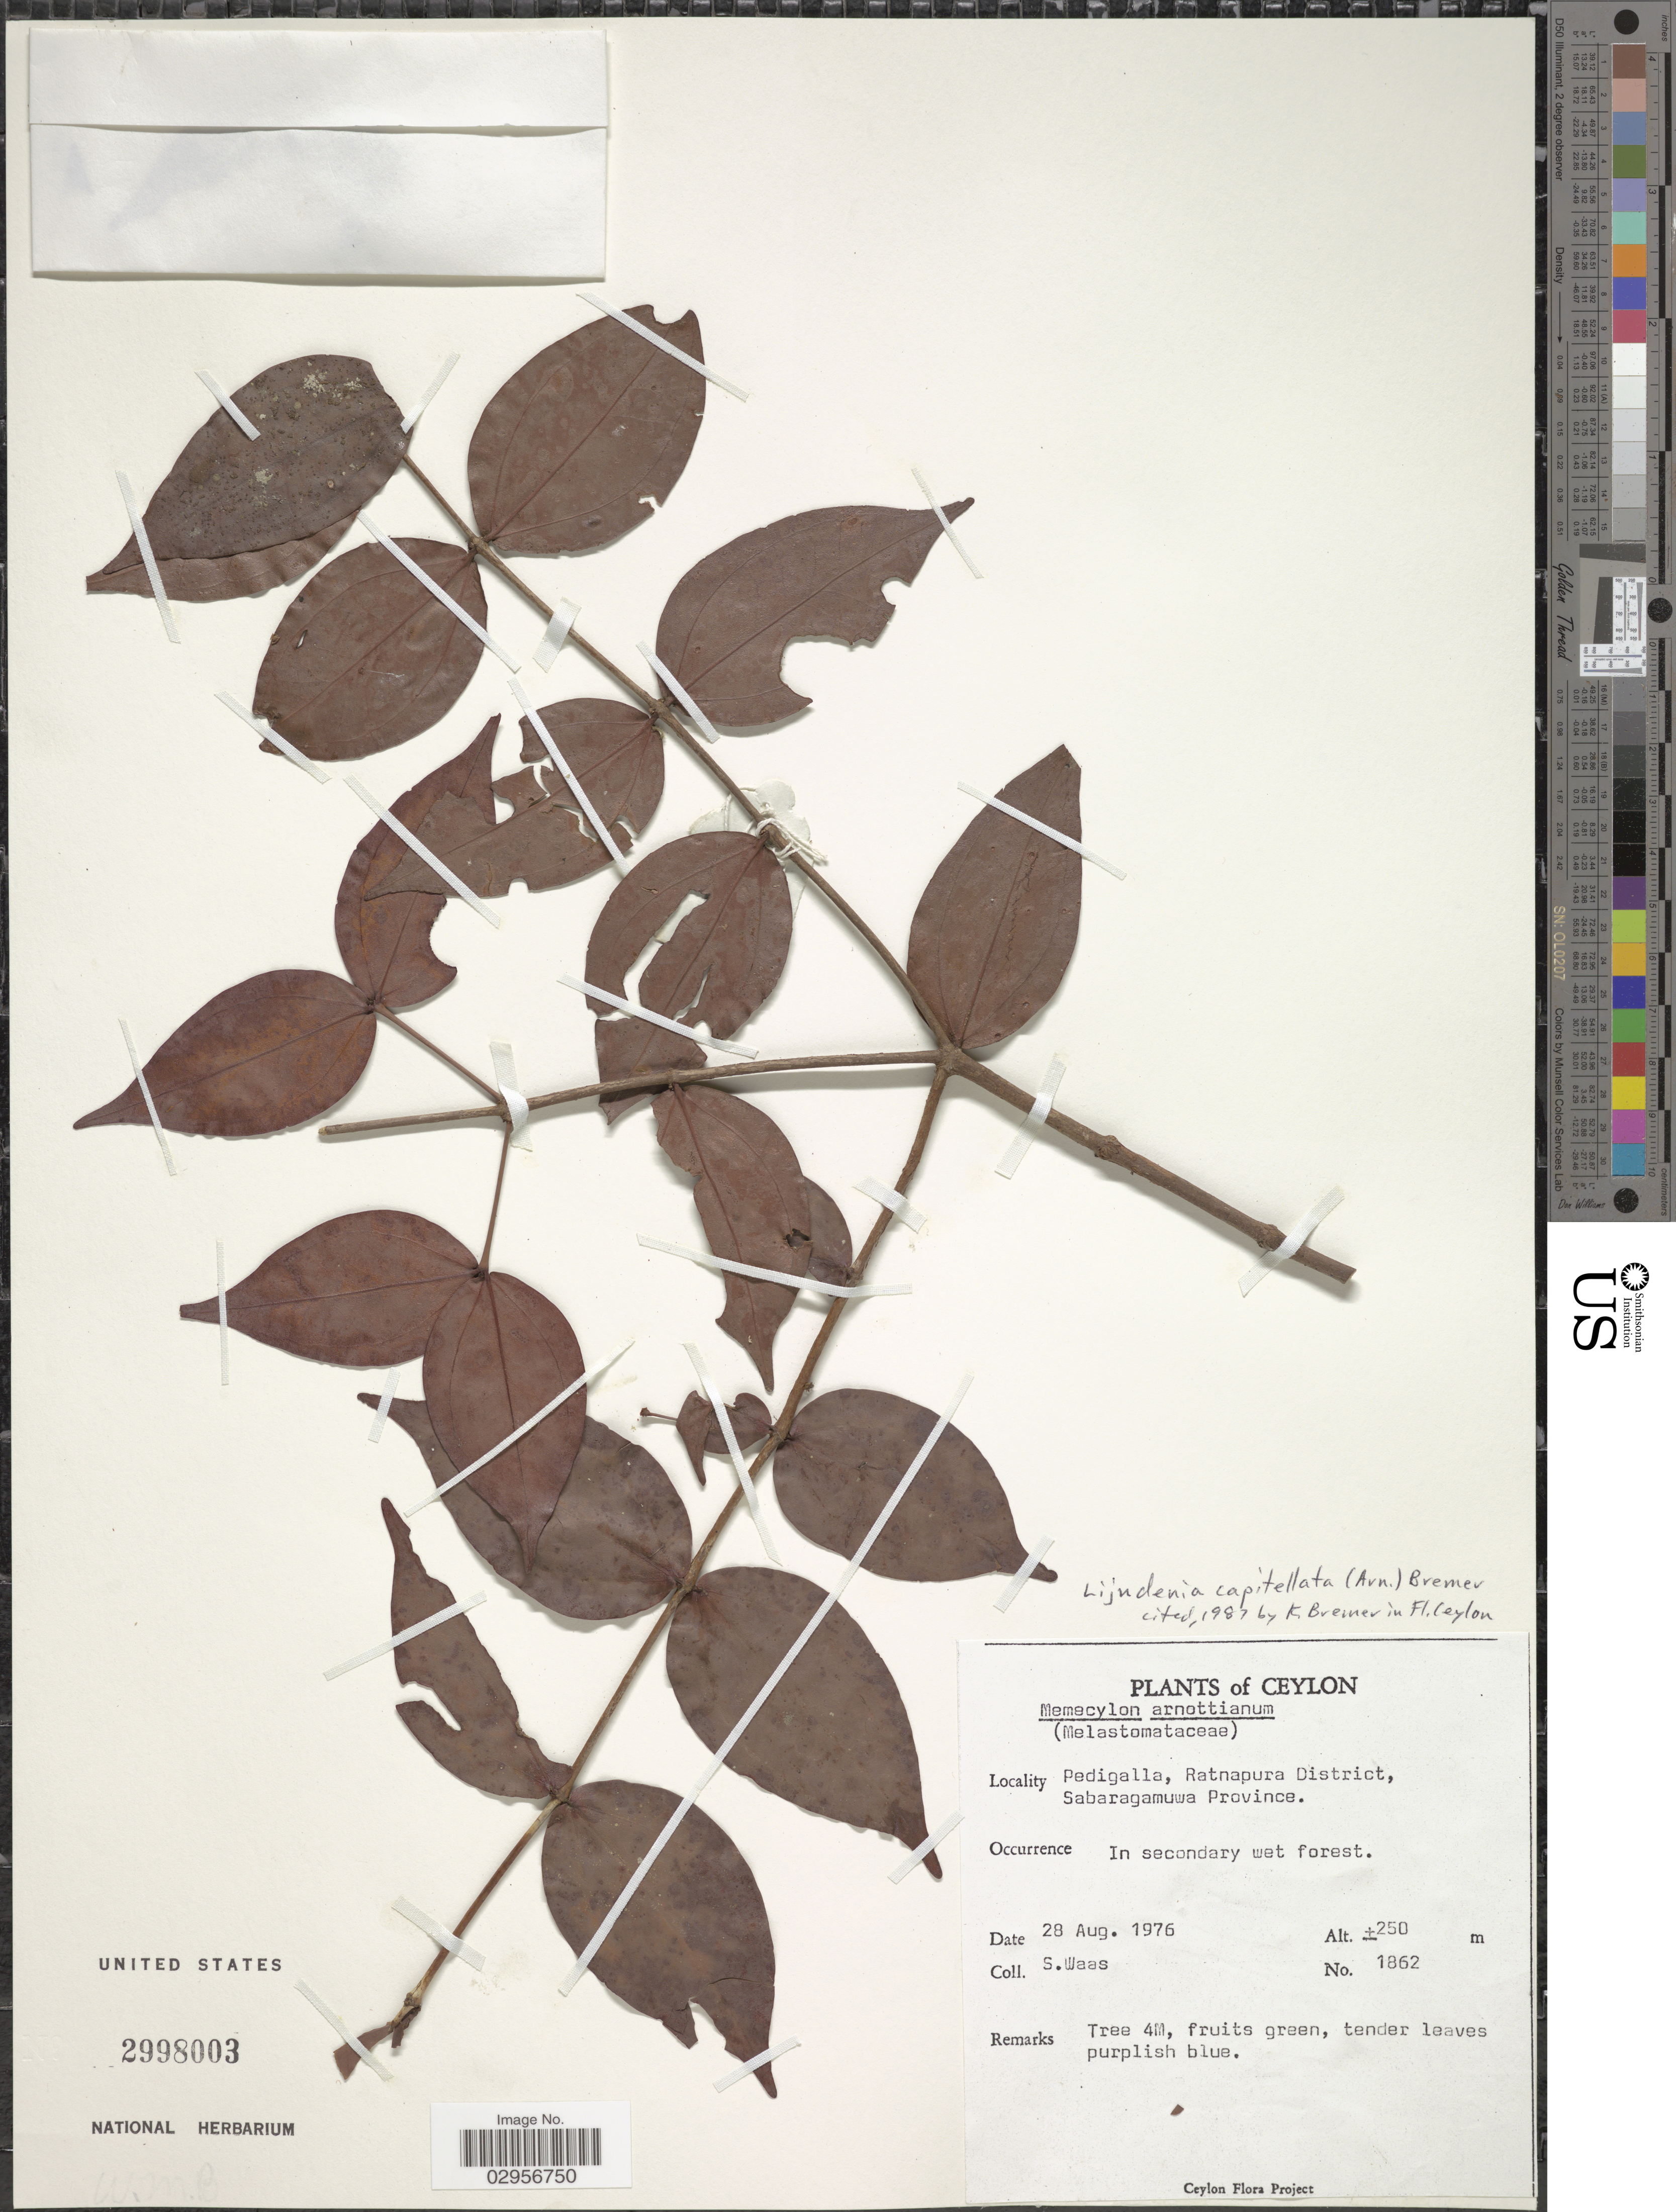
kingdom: Plantae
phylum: Tracheophyta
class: Magnoliopsida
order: Myrtales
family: Melastomataceae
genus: Lijndenia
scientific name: Lijndenia capitellata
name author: K. Bremer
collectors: S. Waas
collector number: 1862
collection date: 1976-08-28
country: Sri Lanka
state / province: Sabaragamuwa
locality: Ceylon. Pedigalla, Ratnapura District, Sabaragamuwa Province.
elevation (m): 250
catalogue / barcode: US 2998003